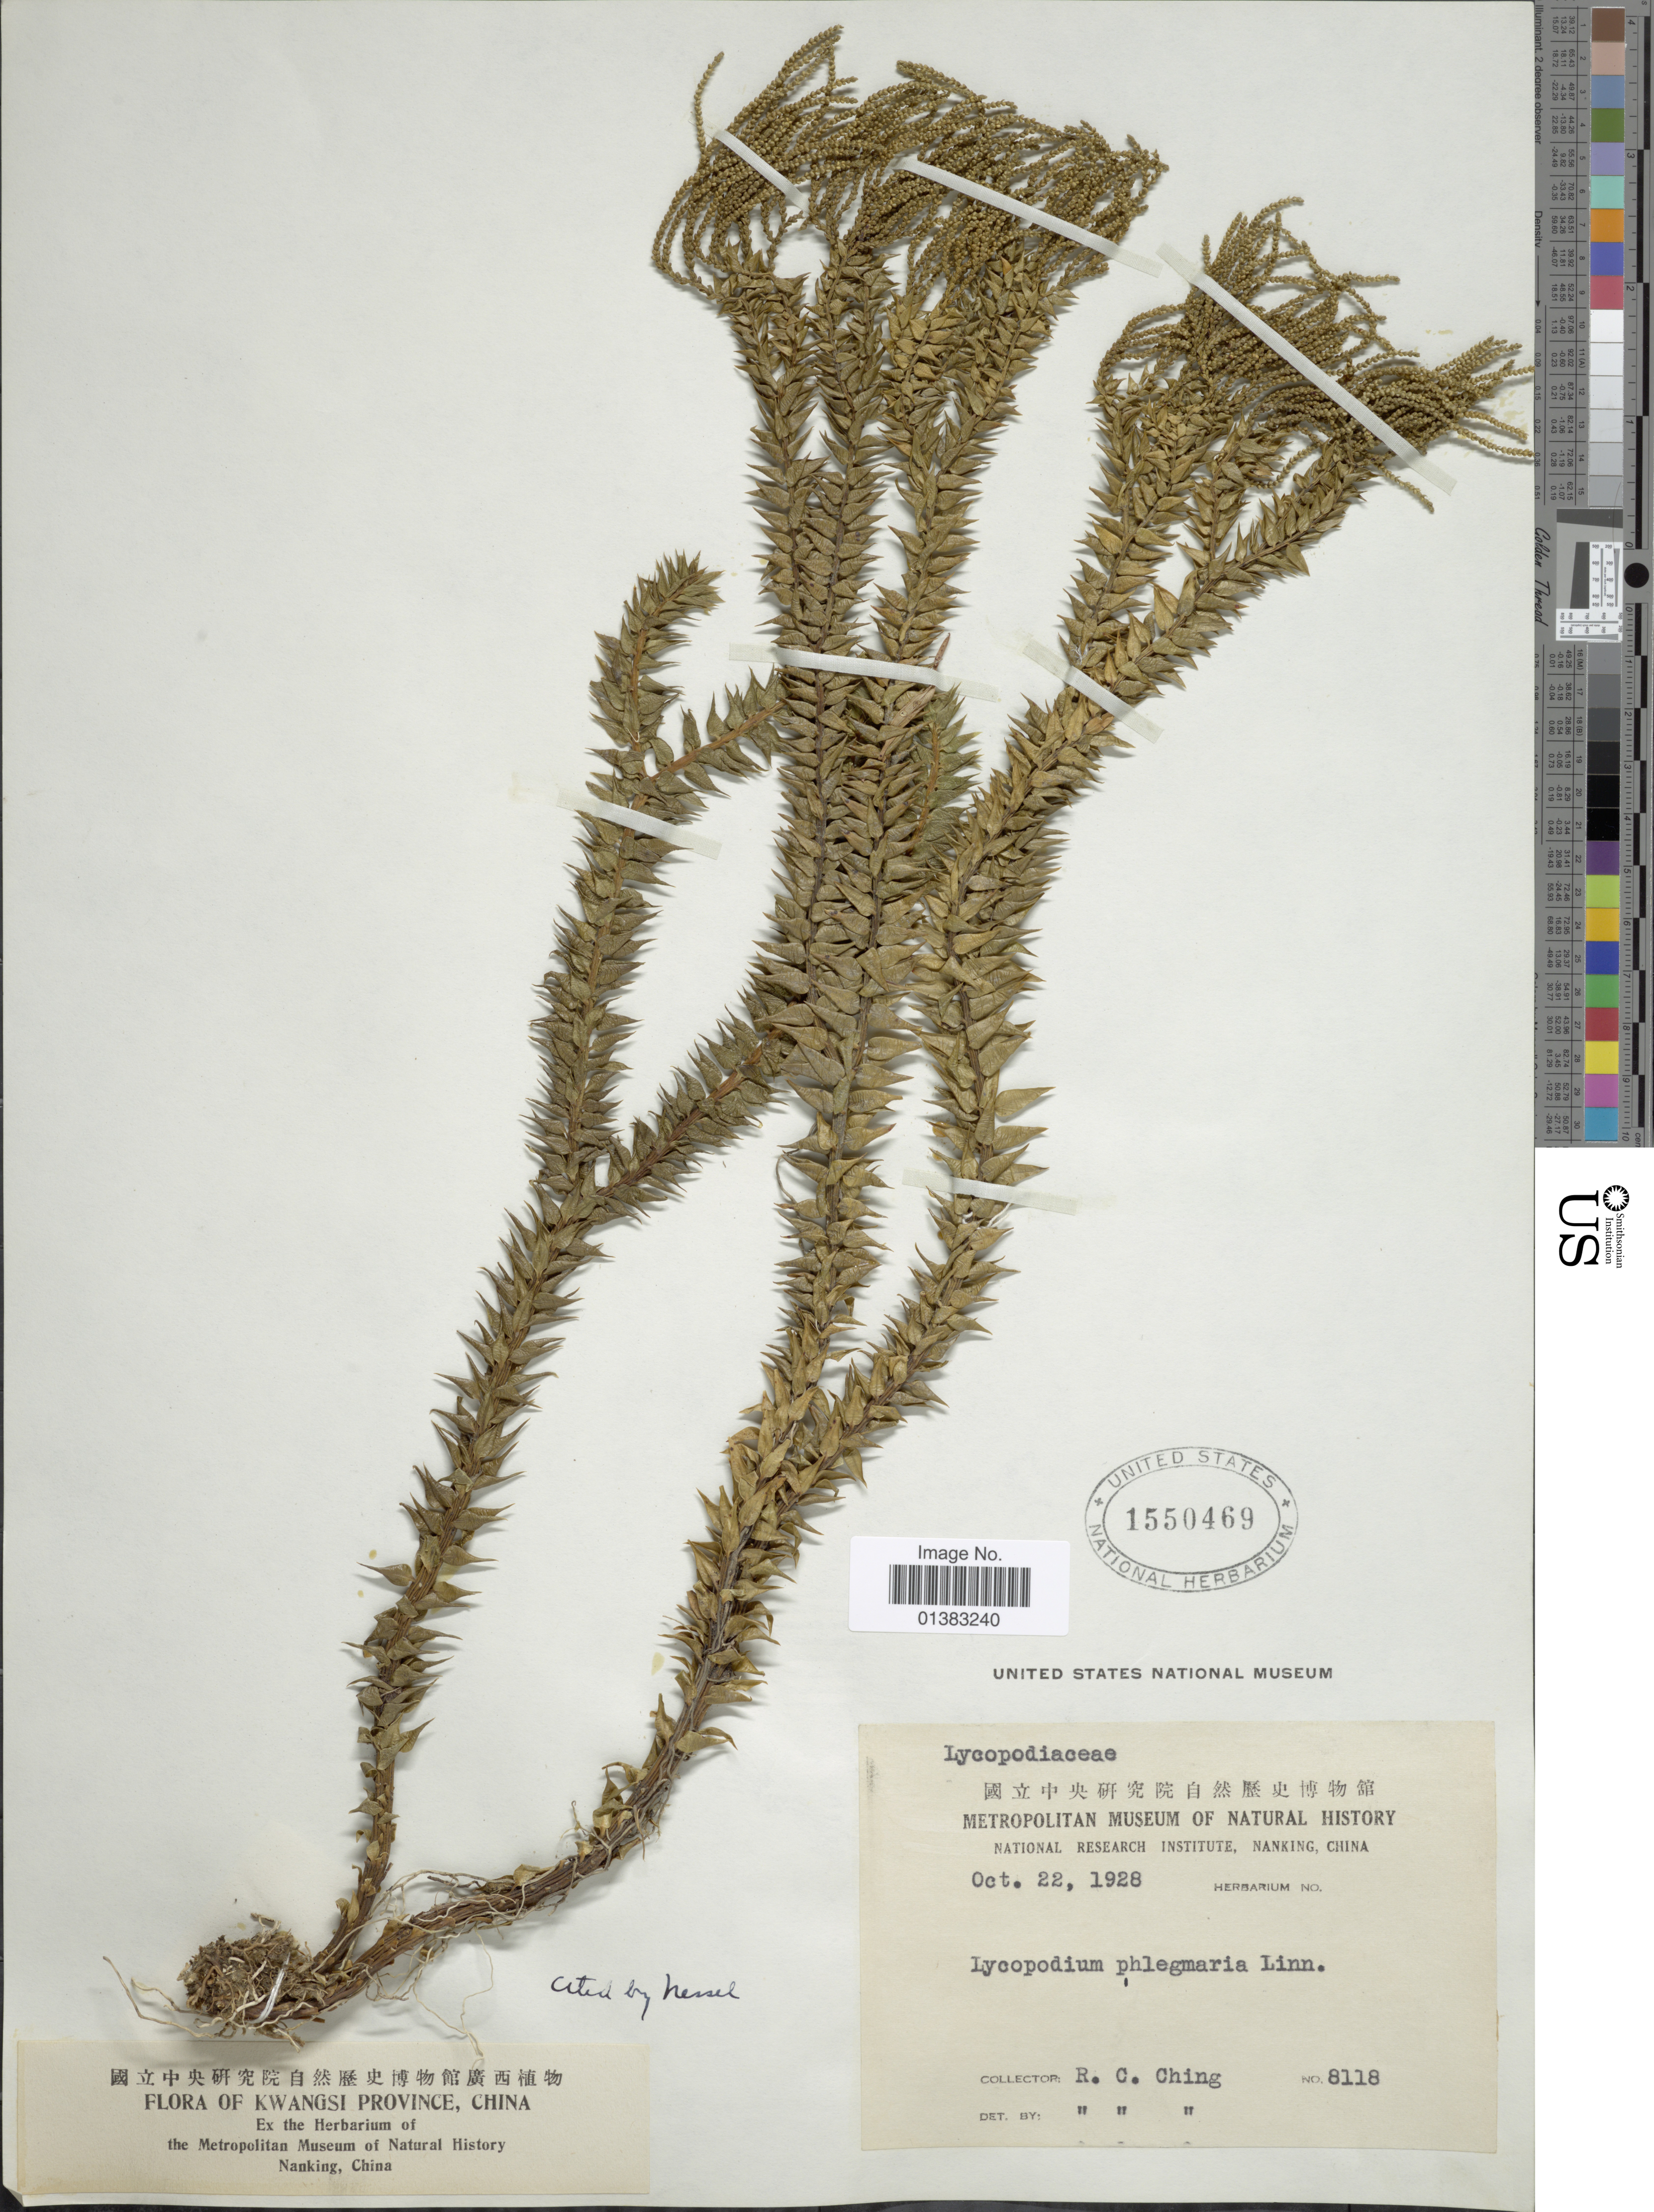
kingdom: Plantae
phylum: Tracheophyta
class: Lycopodiopsida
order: Lycopodiales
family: Lycopodiaceae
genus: Phlegmariurus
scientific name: Phlegmariurus phlegmaria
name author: (L.) Holub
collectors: R. C. Ching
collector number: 8118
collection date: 1928-10-22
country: China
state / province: Guangxi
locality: Kwangsi Province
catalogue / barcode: US 1550469